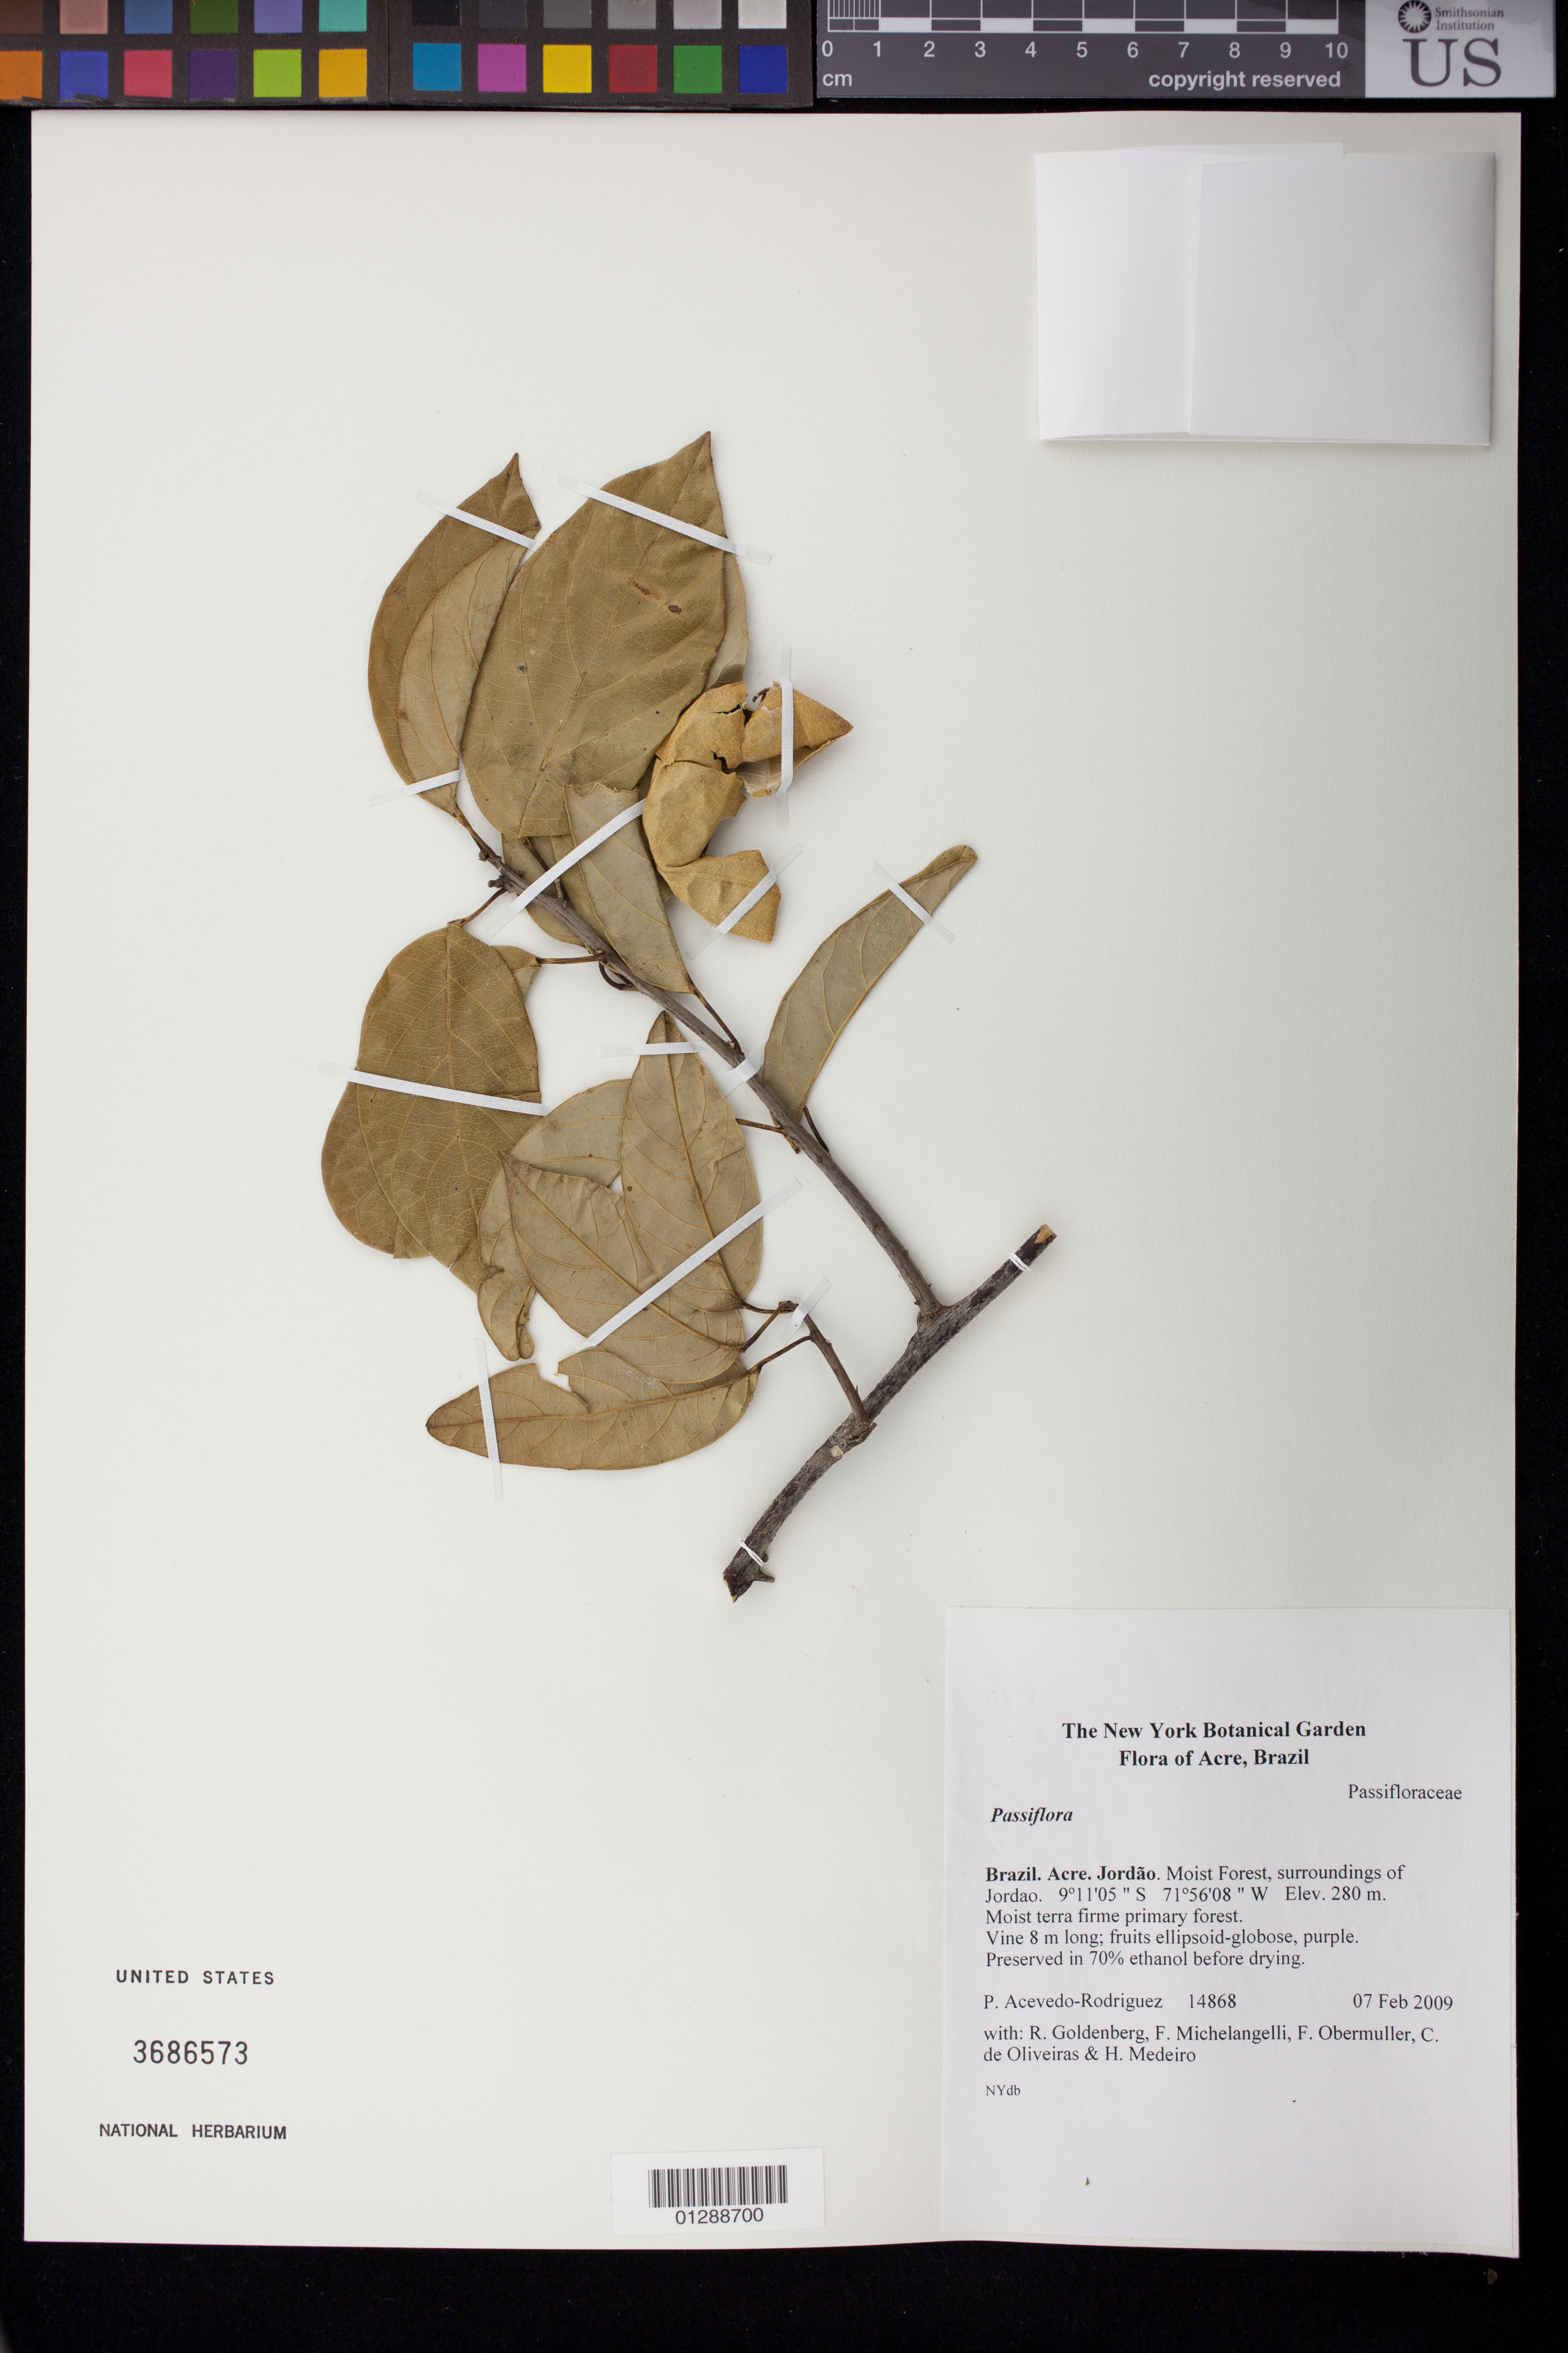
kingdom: Plantae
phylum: Tracheophyta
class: Magnoliopsida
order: Malpighiales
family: Passifloraceae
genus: Passiflora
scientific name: Passiflora sp.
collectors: P. Acevedo-Rodr., R. Goldenberg, F. Michelangelli, F. A. Obermuller, C. E. de Oliveiras & H. Medeiro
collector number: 14868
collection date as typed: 07 Feb 2009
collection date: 2009-02-07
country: Brazil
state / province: Acre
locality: Acre; Municipio Jordao. Moist Forest, surroundings of Jordao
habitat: moist terra firme primary forest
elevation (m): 280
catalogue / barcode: US 3686573